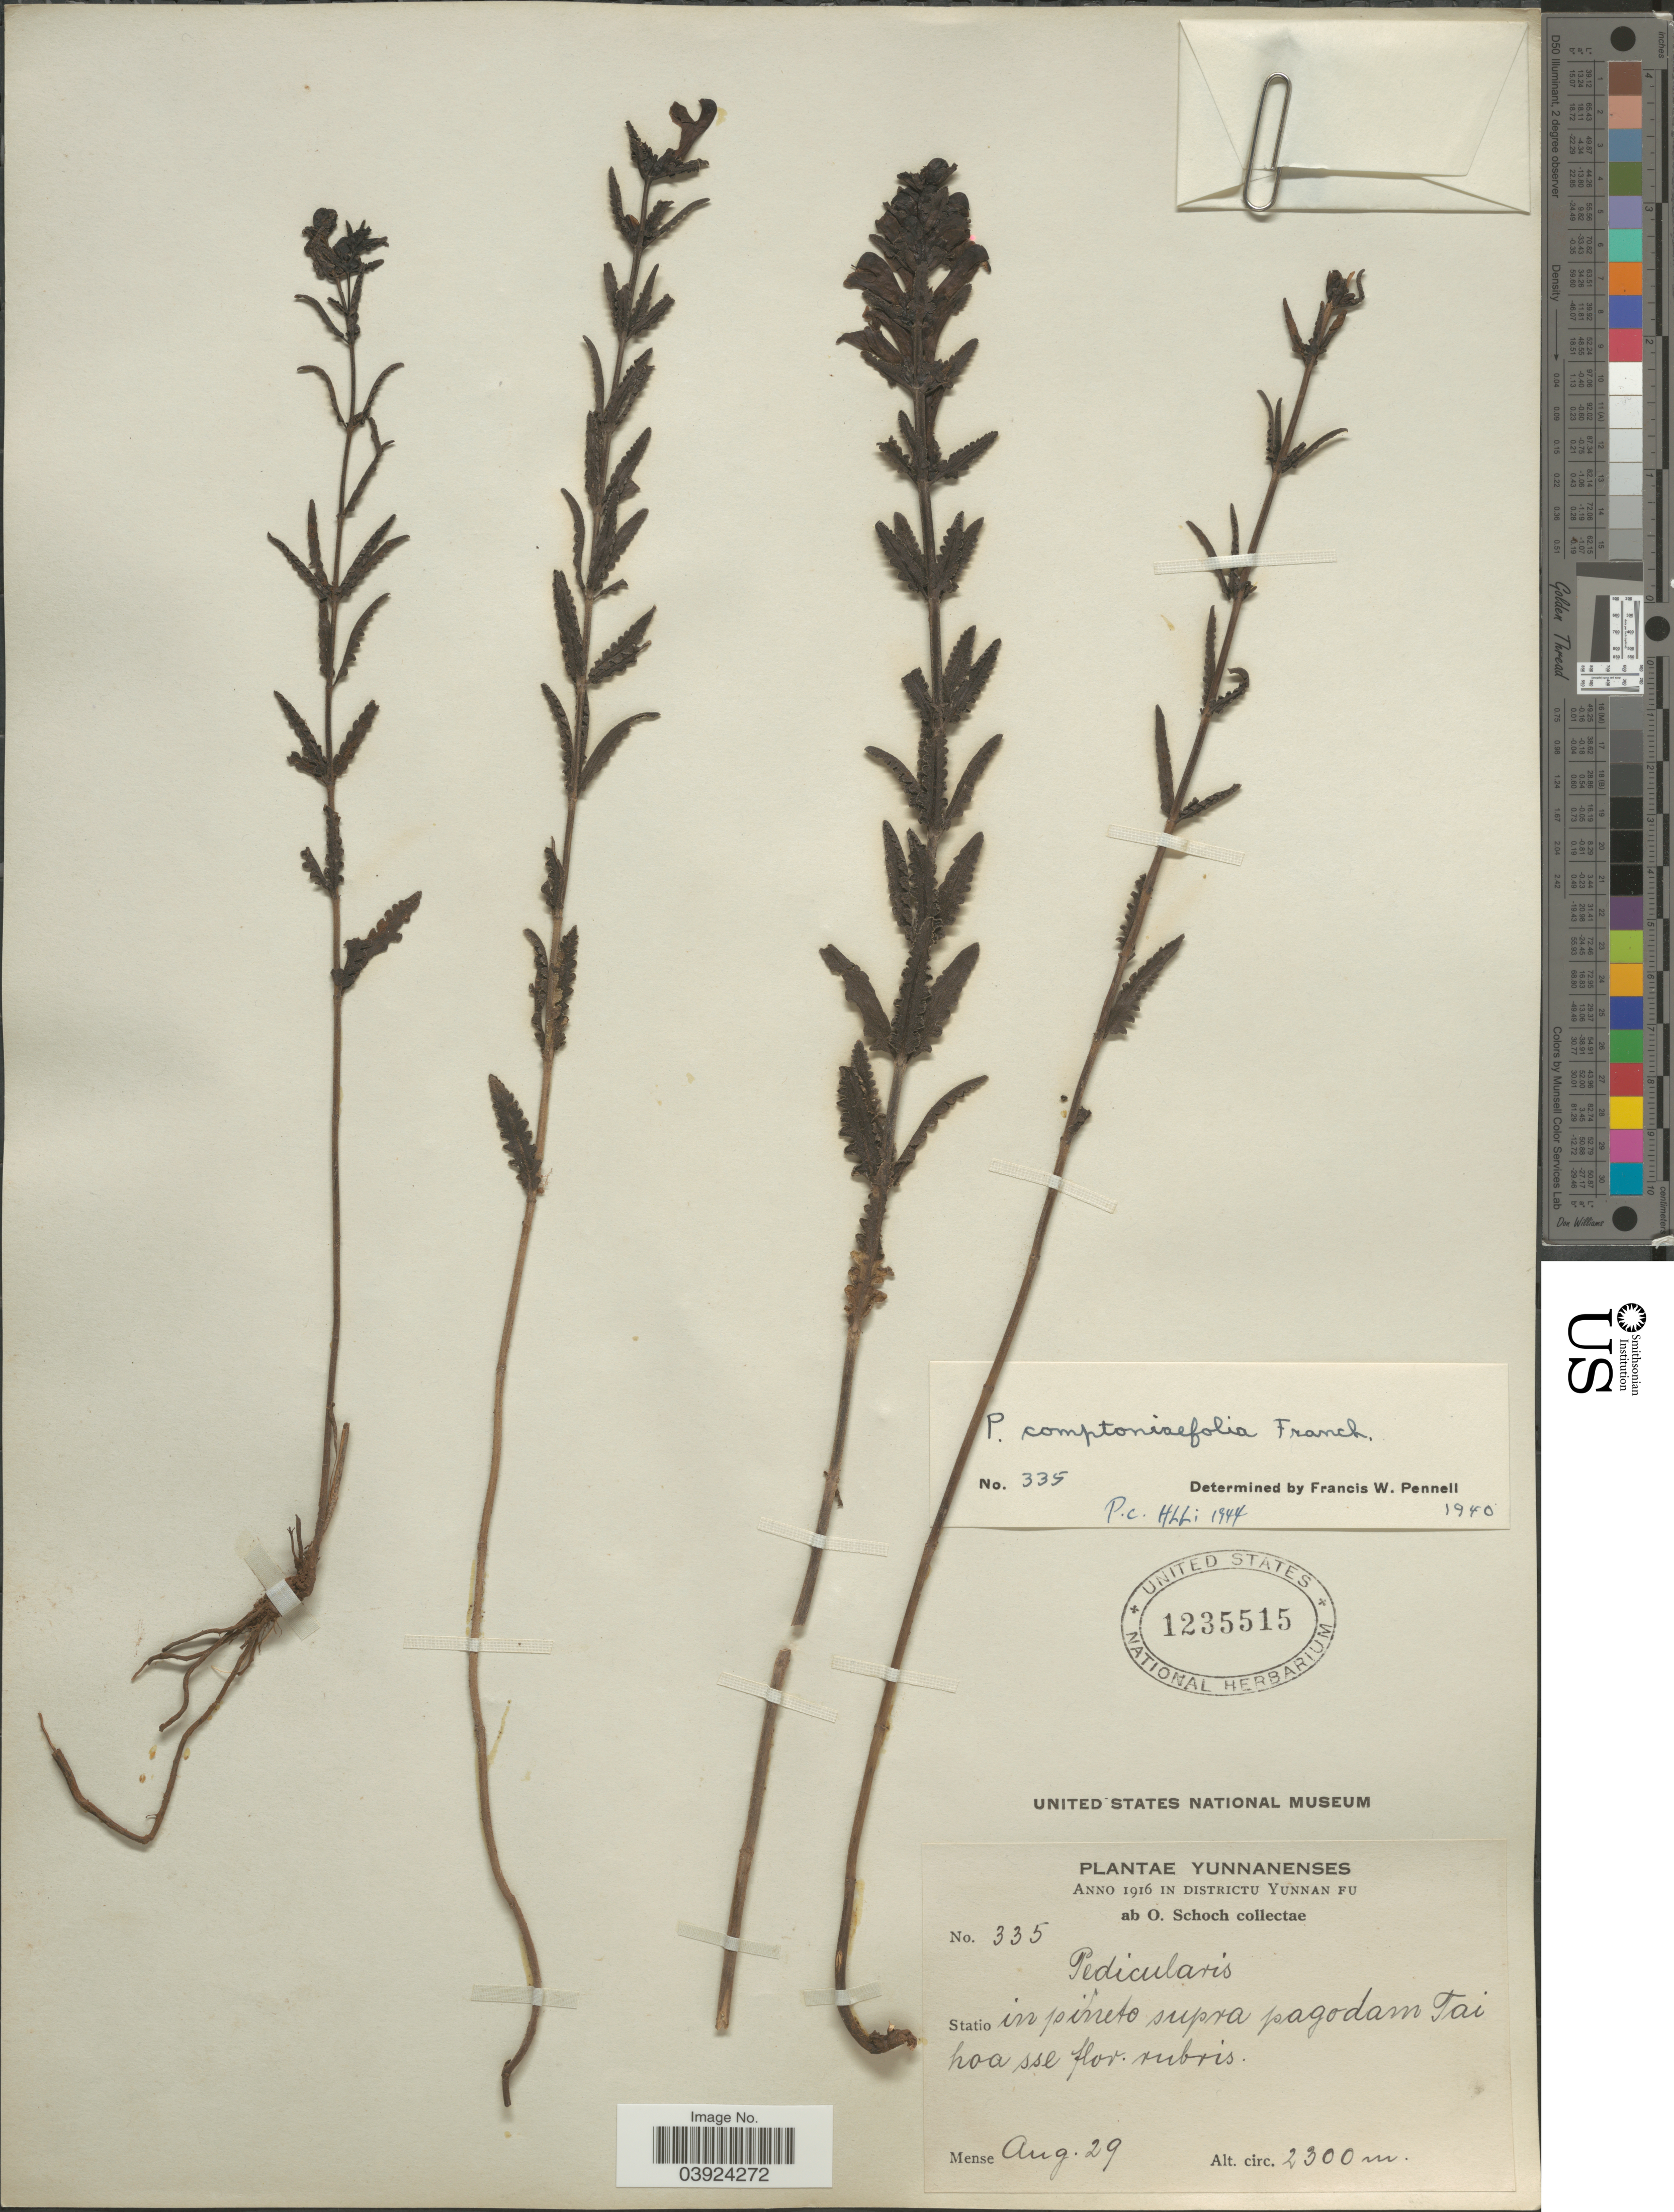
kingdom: Plantae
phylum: Tracheophyta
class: Magnoliopsida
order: Lamiales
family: Orobanchaceae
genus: Pedicularis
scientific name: Pedicularis comptoniaefolia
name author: Franch. ex Maxim.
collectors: O. Schoch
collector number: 335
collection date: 1916-08-29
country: China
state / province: Yunnan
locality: In Districtu Yunnan Fu, Statio in pirreto supra pagodam Tai hoa sse flor. rubris.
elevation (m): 2300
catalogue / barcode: US 1235515